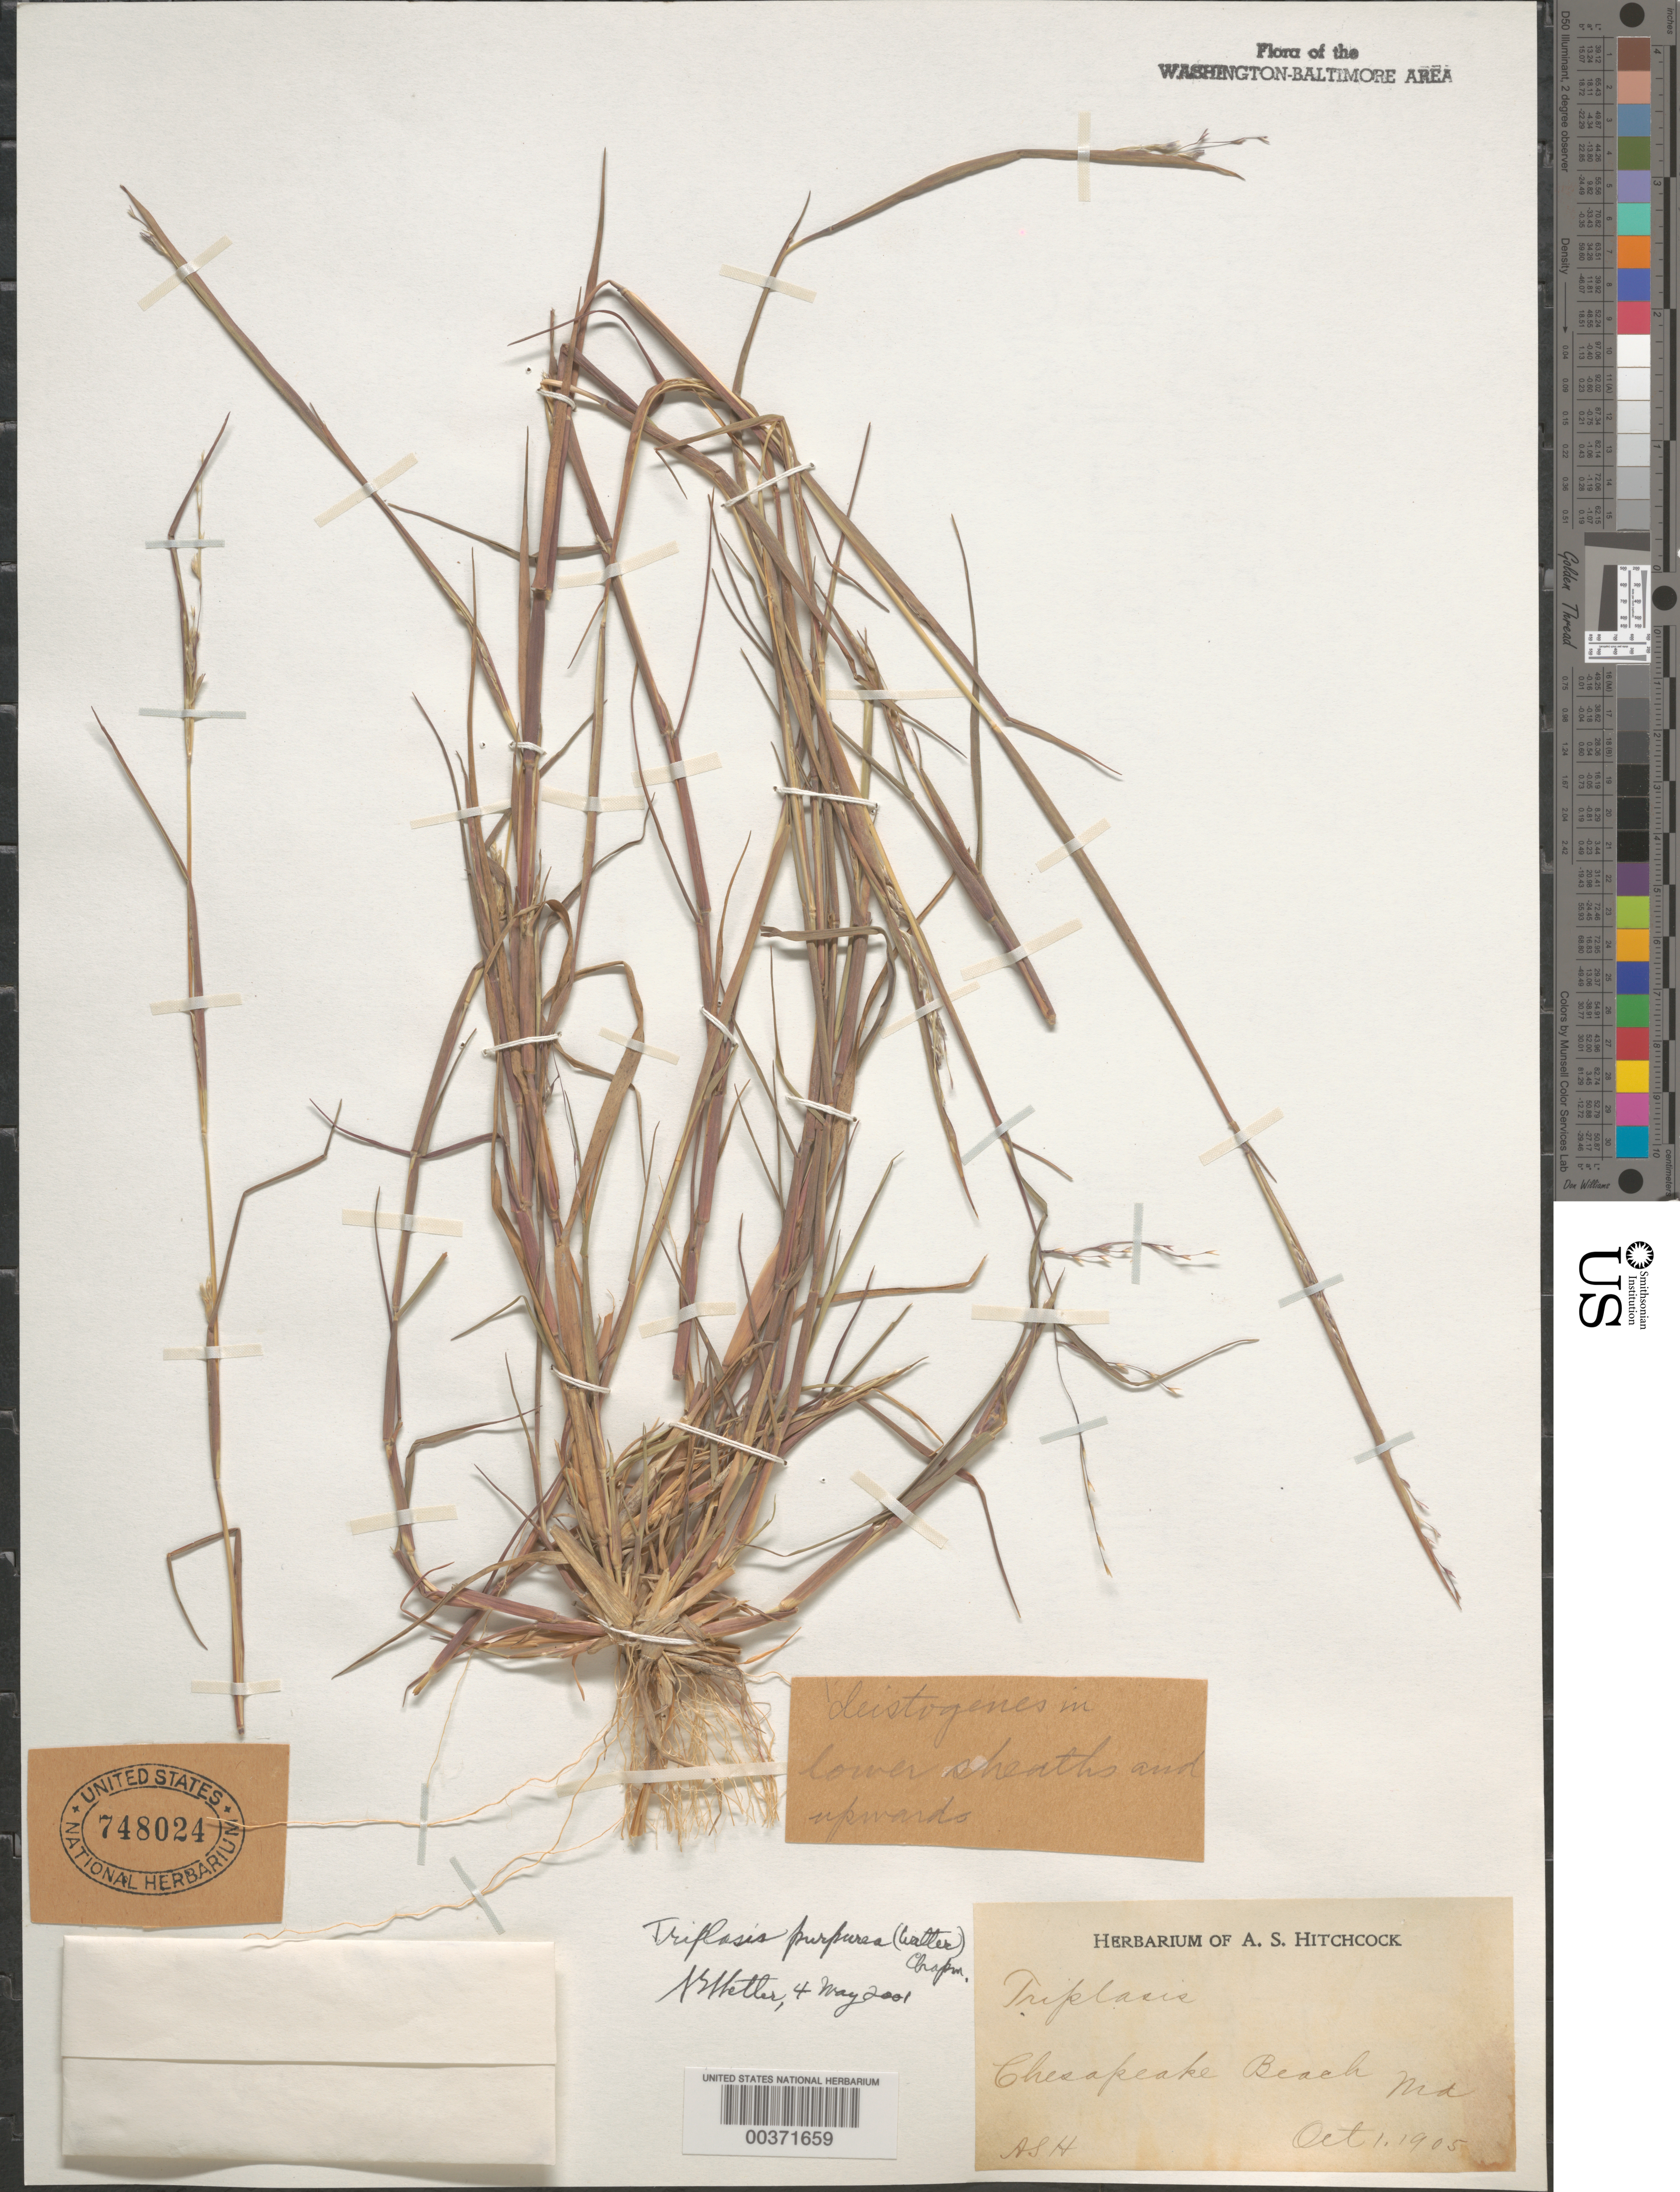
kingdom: Plantae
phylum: Tracheophyta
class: Liliopsida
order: Poales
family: Poaceae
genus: Triplasis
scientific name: Triplasis purpurea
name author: (Walter) Chapm.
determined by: Shetler, Stanwyn G., (US), NMNH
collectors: A. S. Hitchcock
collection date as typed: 01 Oct 1905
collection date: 1905-10-01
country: United States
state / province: Maryland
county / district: Calvert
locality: Chesapeake Beach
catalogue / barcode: US 748024